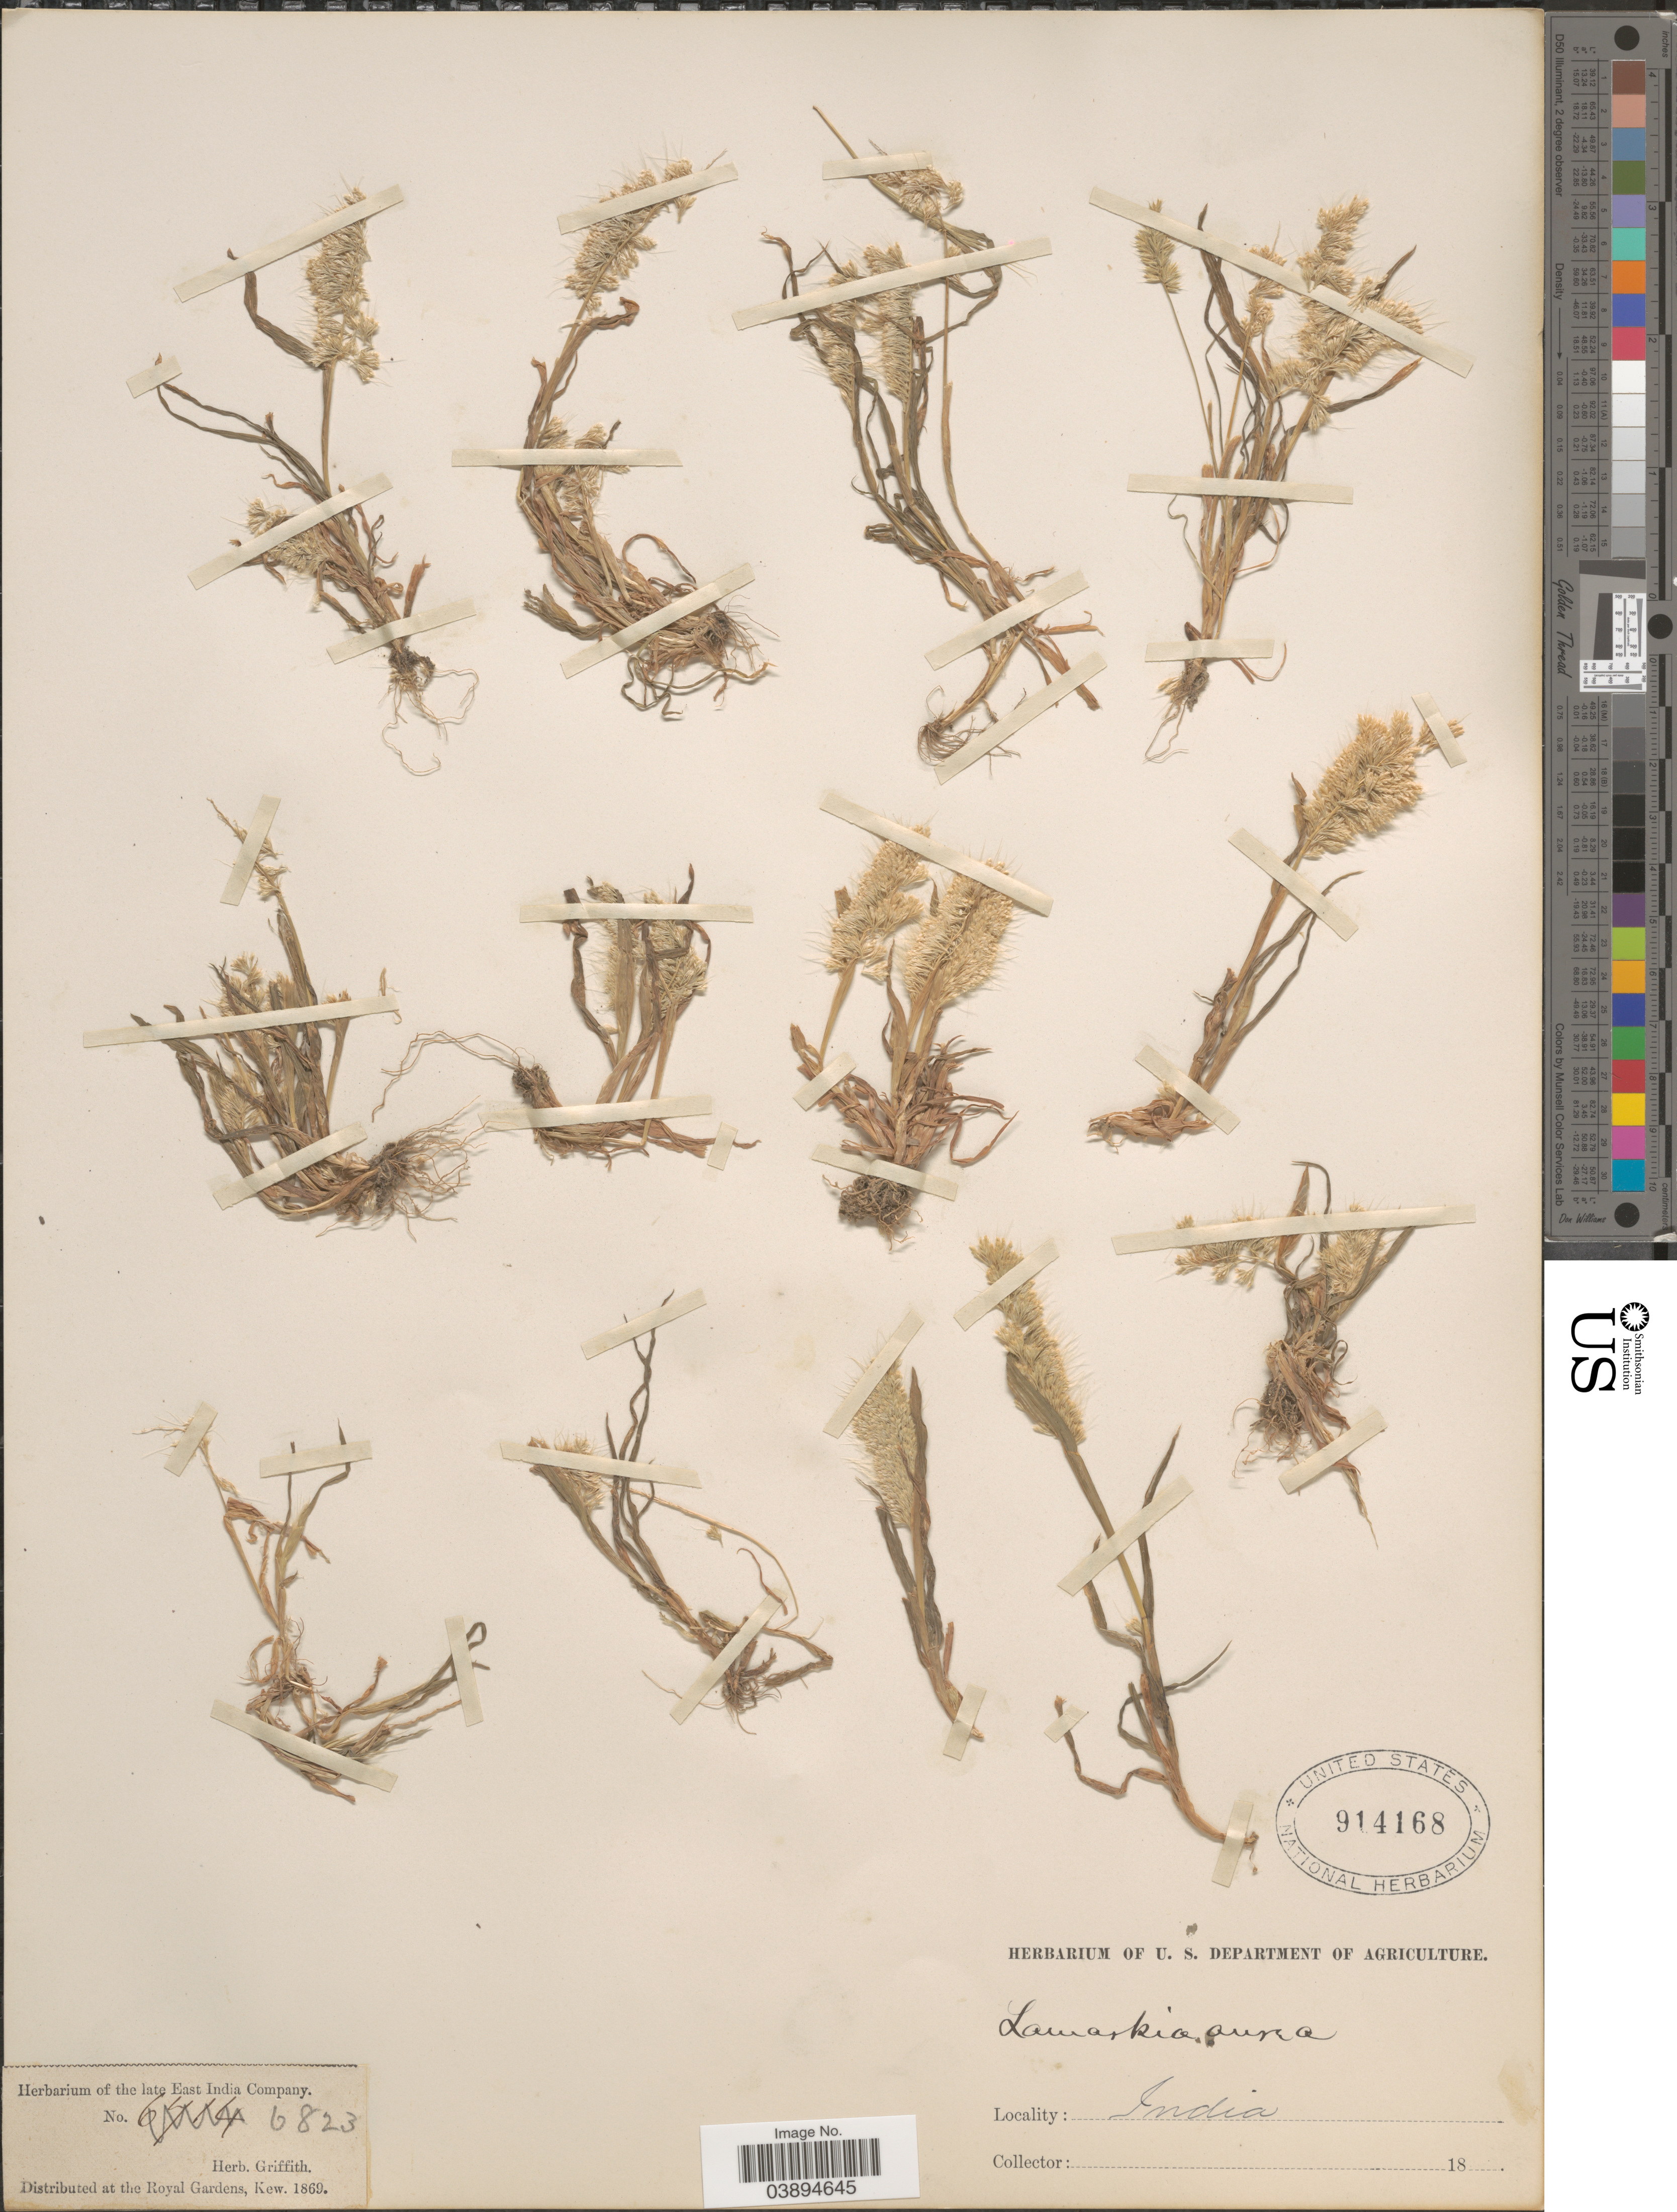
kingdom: Plantae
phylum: Tracheophyta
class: Liliopsida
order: Poales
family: Poaceae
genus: Lamarckia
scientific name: Lamarckia aurea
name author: (L.) Moench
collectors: ex herb. Griffith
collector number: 6823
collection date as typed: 18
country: India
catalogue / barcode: US 914168